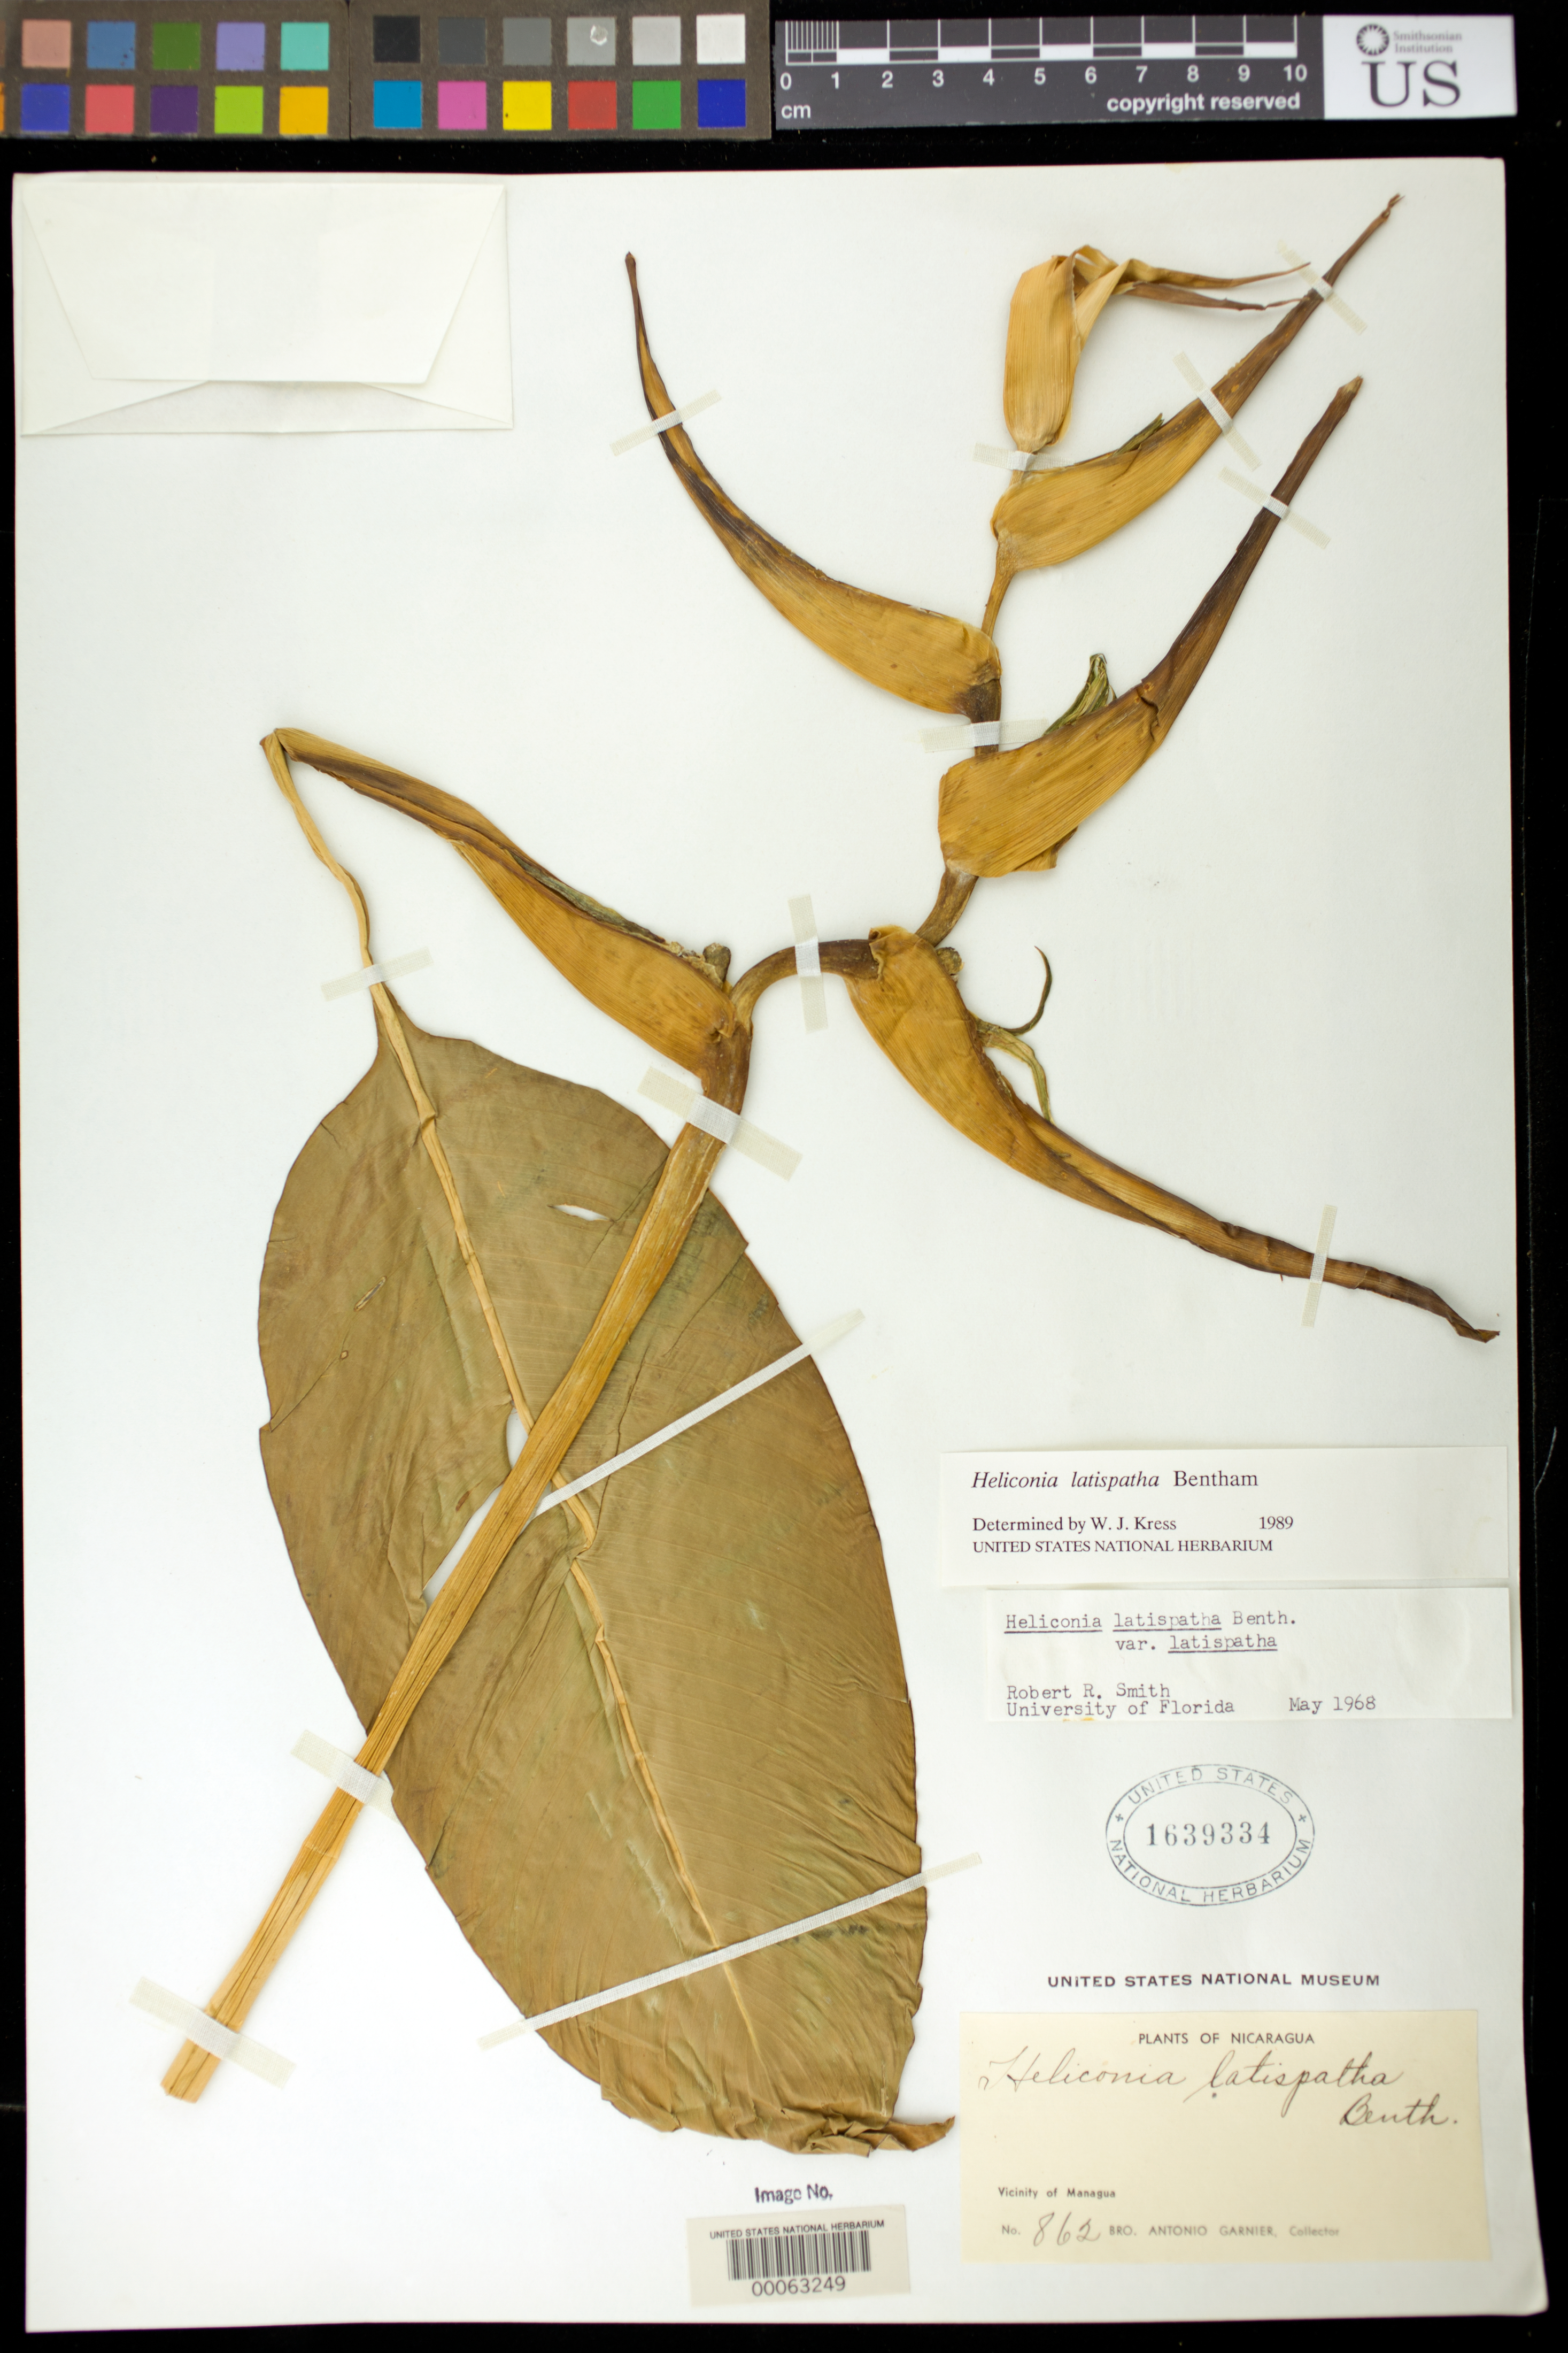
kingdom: Plantae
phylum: Tracheophyta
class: Liliopsida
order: Zingiberales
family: Heliconiaceae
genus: Heliconia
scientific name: Heliconia latispatha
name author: Benth.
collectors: Bro. A. Garnier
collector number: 862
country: Nicaragua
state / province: Managua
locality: Vicinity of managua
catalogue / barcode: US 1639334